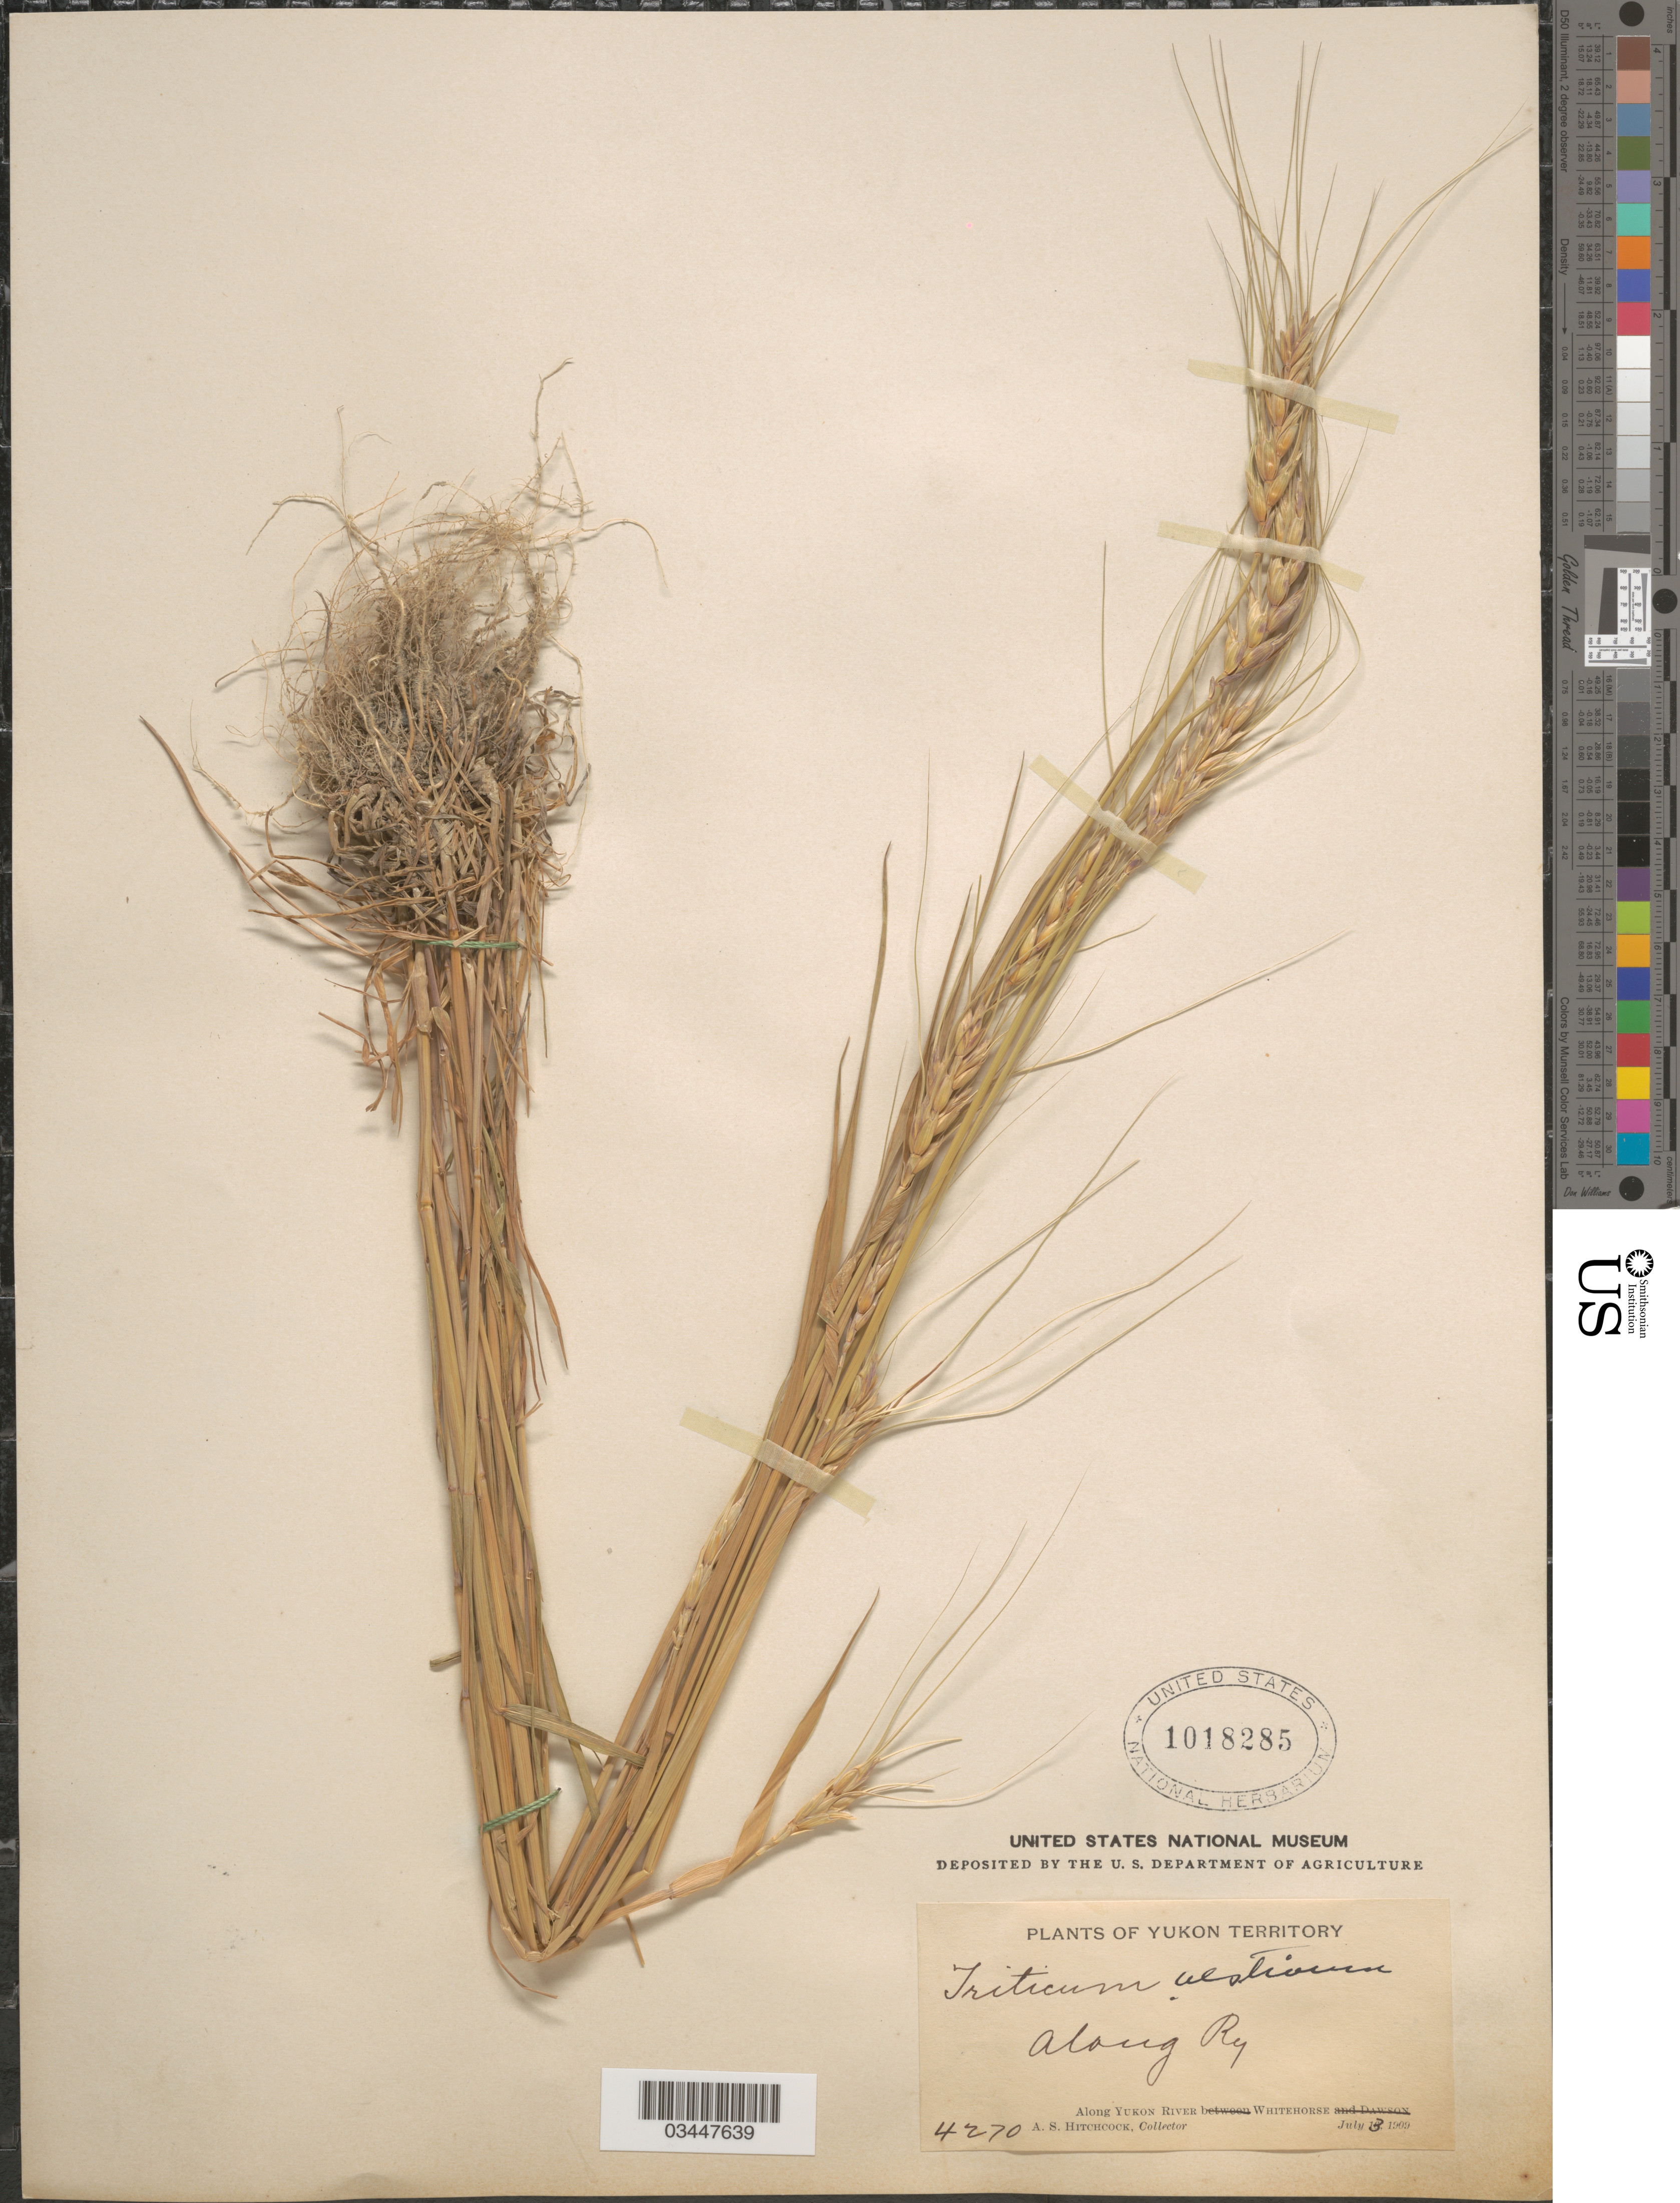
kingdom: Plantae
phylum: Tracheophyta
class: Liliopsida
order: Poales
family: Poaceae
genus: Triticum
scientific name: Triticum aestivum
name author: L.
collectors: A. S. Hitchcock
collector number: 4270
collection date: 1909-07-13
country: Canada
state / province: Yukon Territory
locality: Along Ry. Along Yukon River Whitehorse.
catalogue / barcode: US 1018285